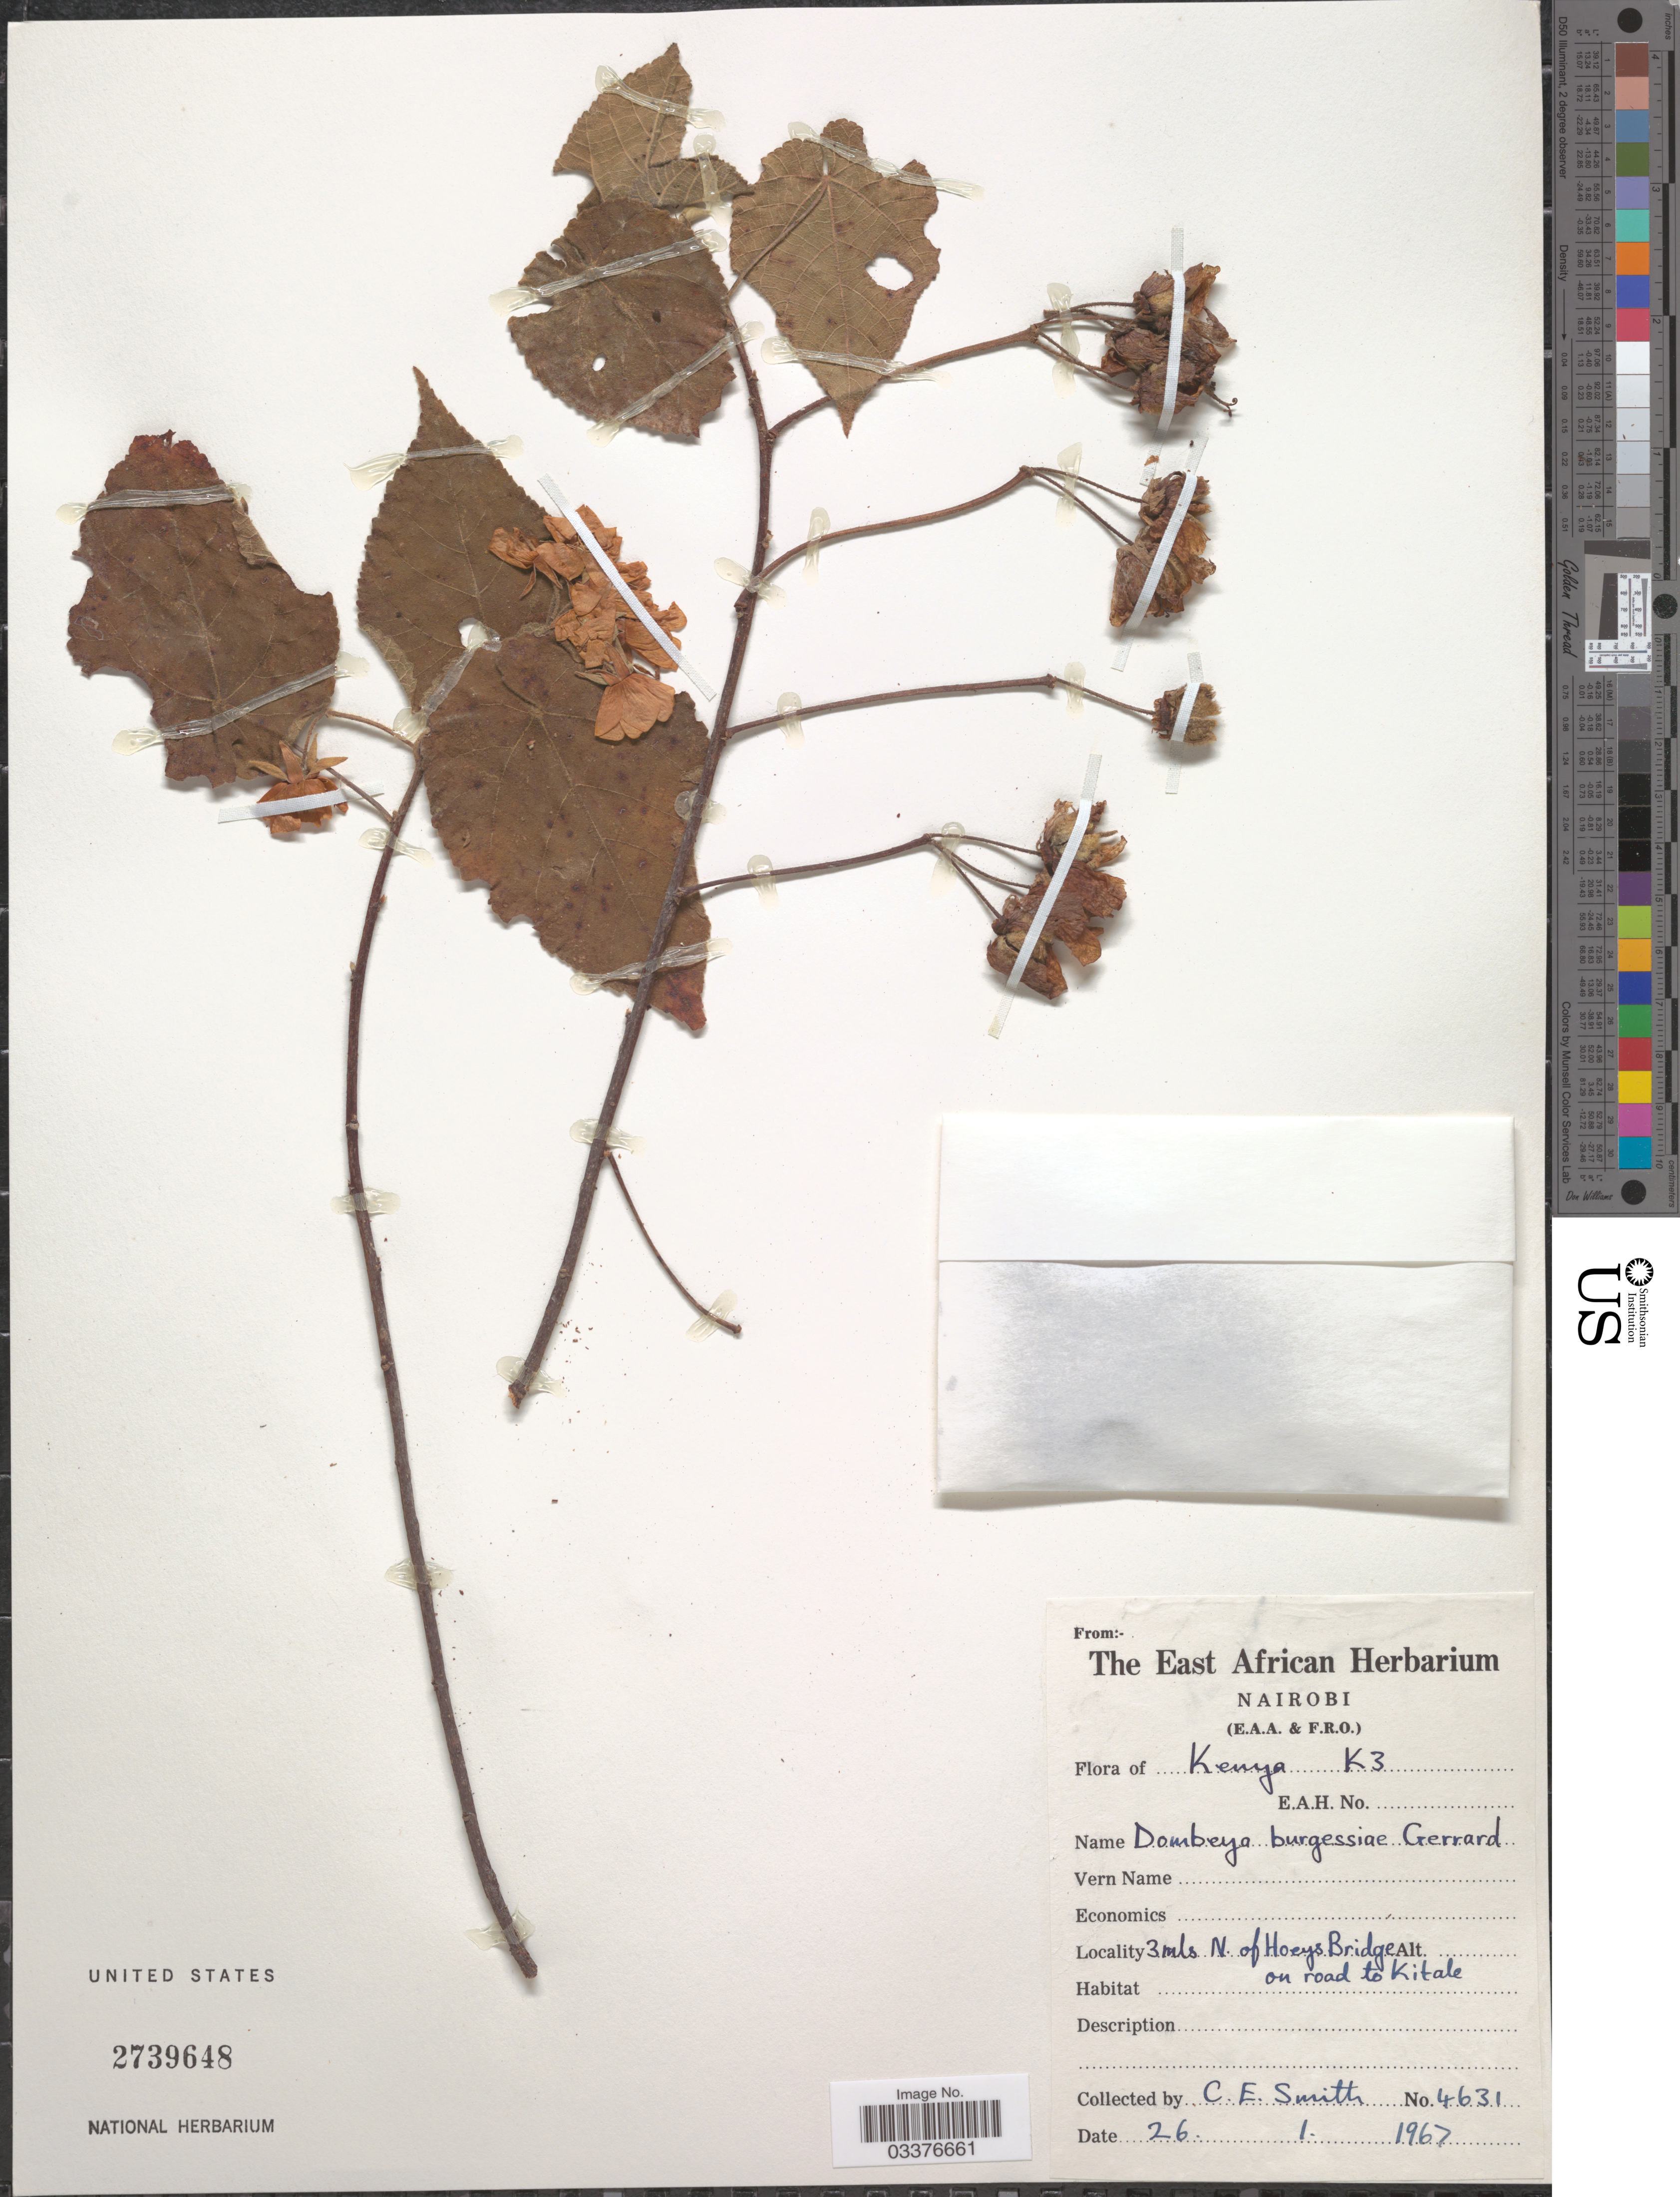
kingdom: Plantae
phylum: Tracheophyta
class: Magnoliopsida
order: Malvales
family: Malvaceae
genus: Dombeya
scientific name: Dombeya burgessiae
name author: Gerrard ex Harv.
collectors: C. E. Smith Jr.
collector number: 4631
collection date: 1967-01-26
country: Kenya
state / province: Nairobi Area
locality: Kenya K3. 3 mls N. of Hoeys Bridge on road to Kitale.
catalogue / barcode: US 2739648